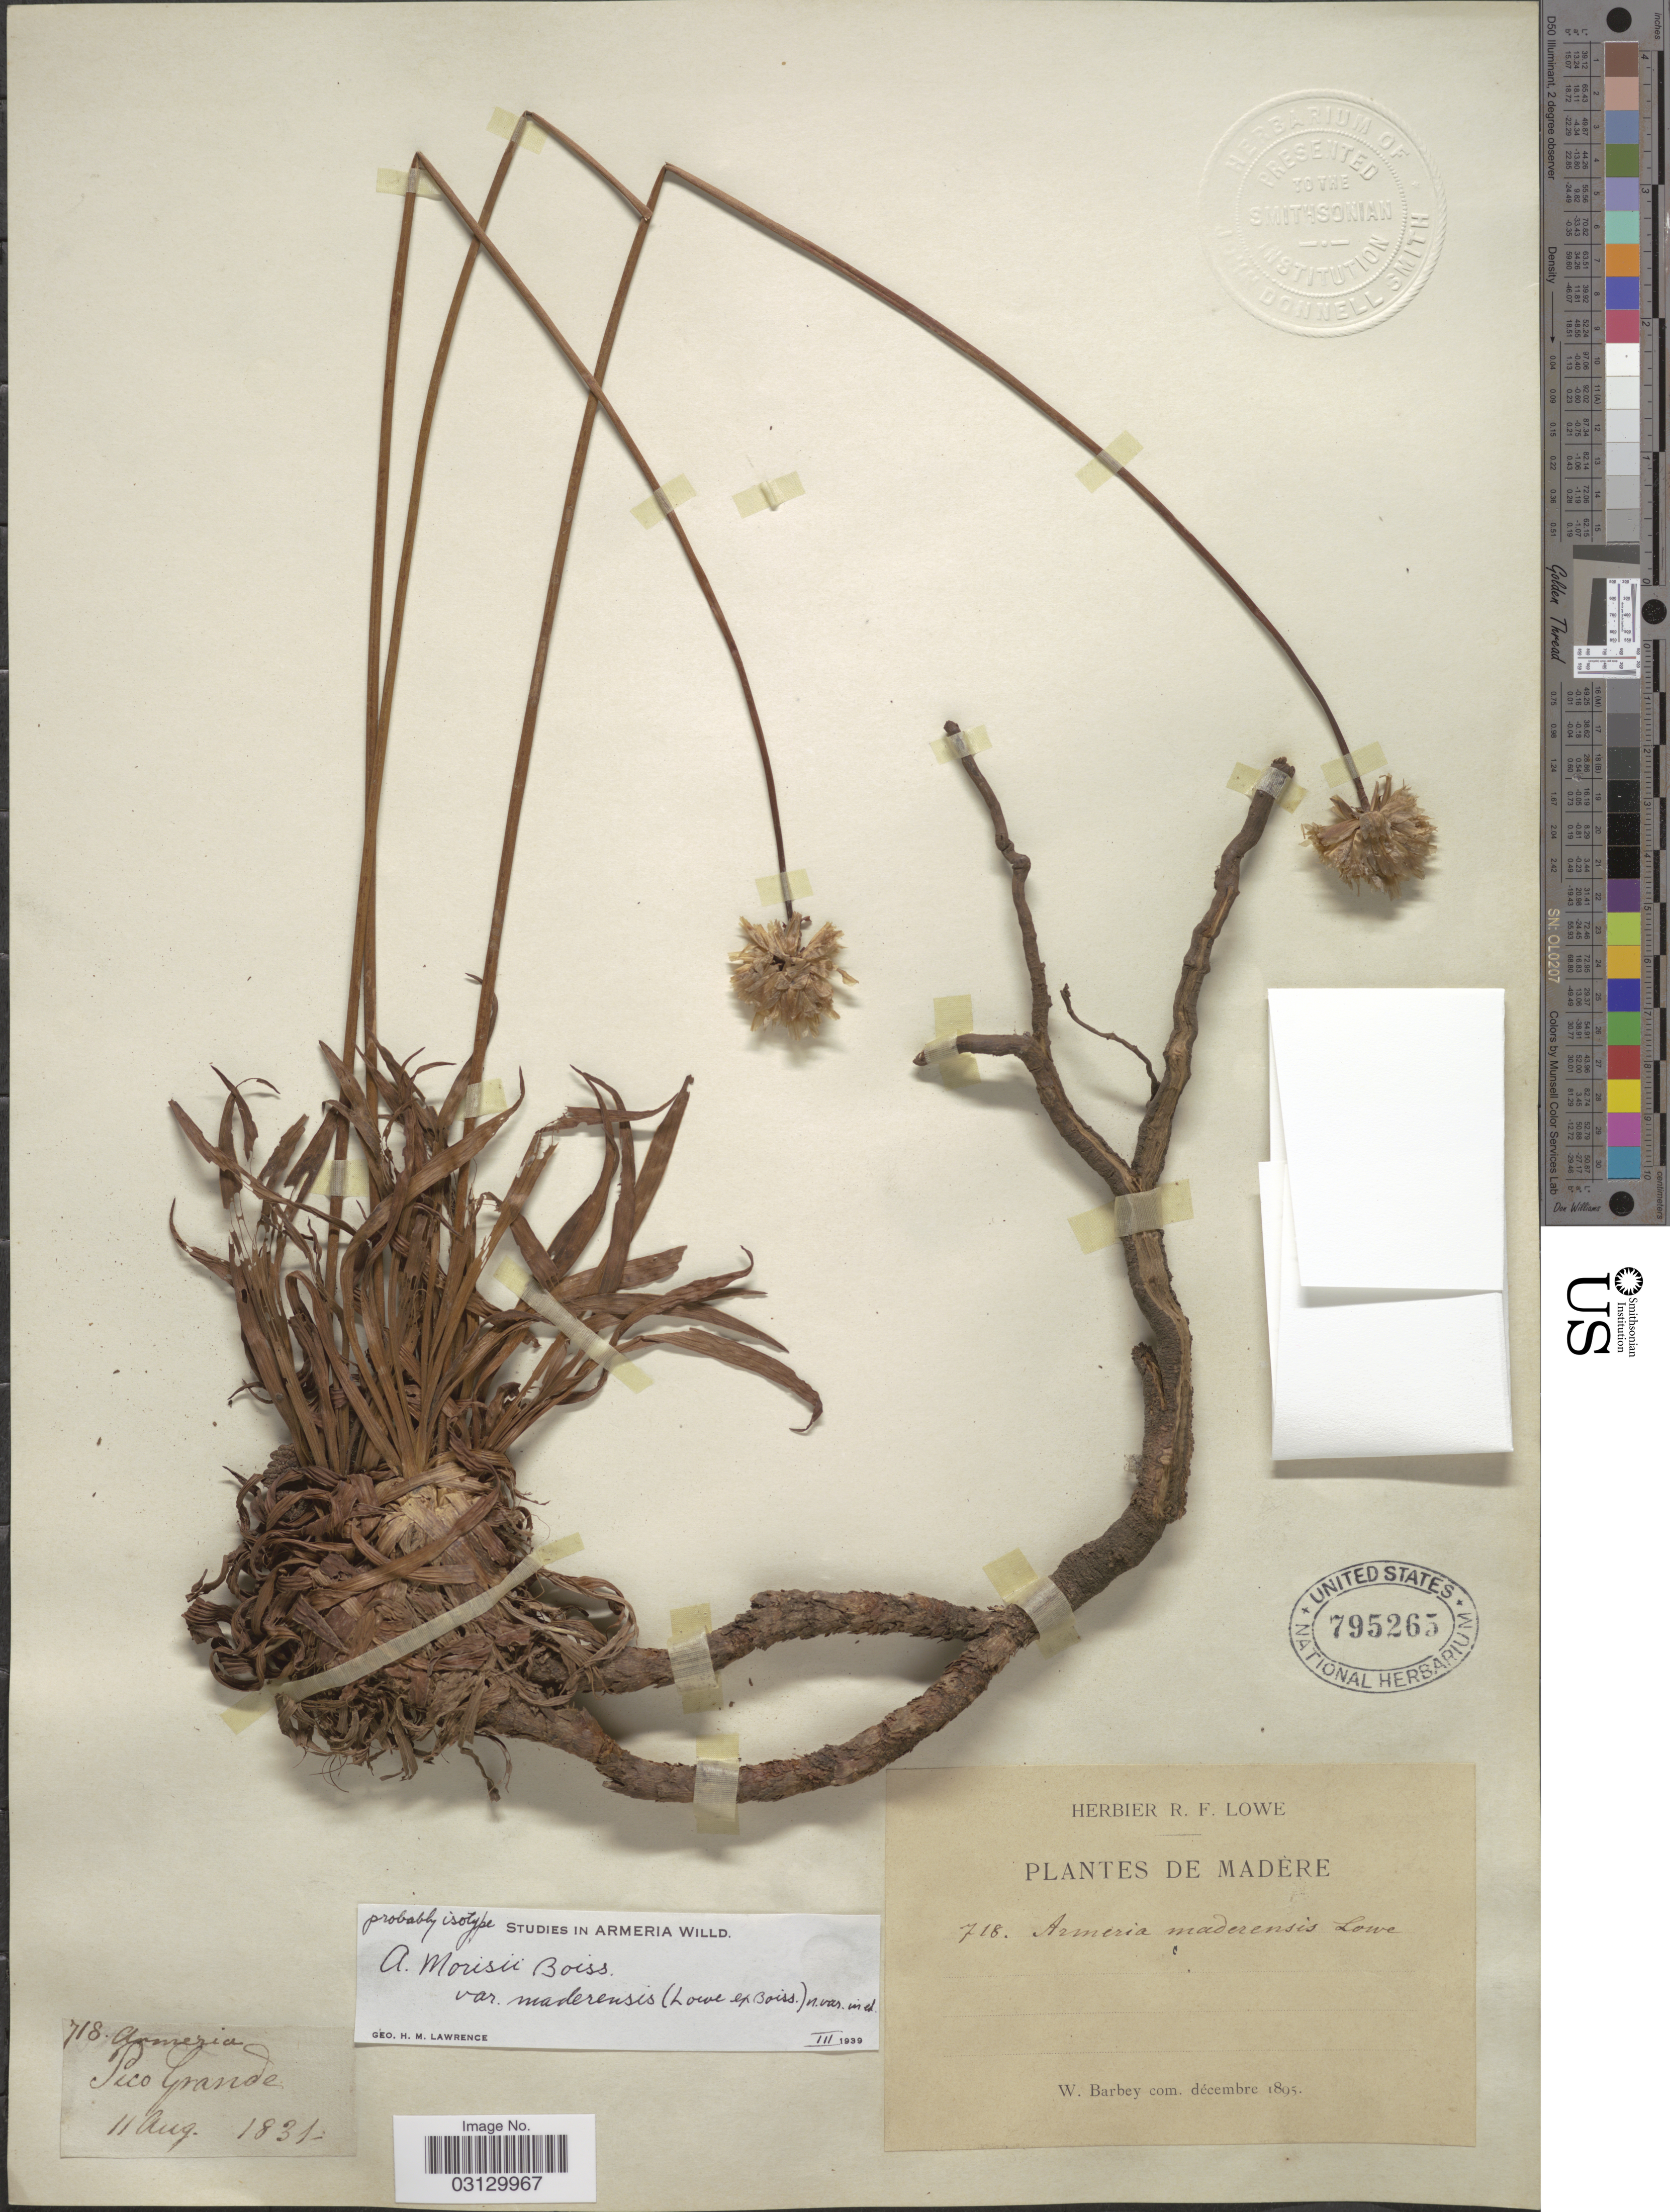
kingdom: Plantae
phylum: Tracheophyta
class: Magnoliopsida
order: Caryophyllales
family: Plumbaginaceae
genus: Armeria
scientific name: Armeria maderensis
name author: E.N. Lowe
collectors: W. Barbey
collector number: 718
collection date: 1831-08-11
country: Portugal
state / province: Madeira (Aut. Reg.)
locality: Madère. Pico Grande.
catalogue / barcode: US 795265